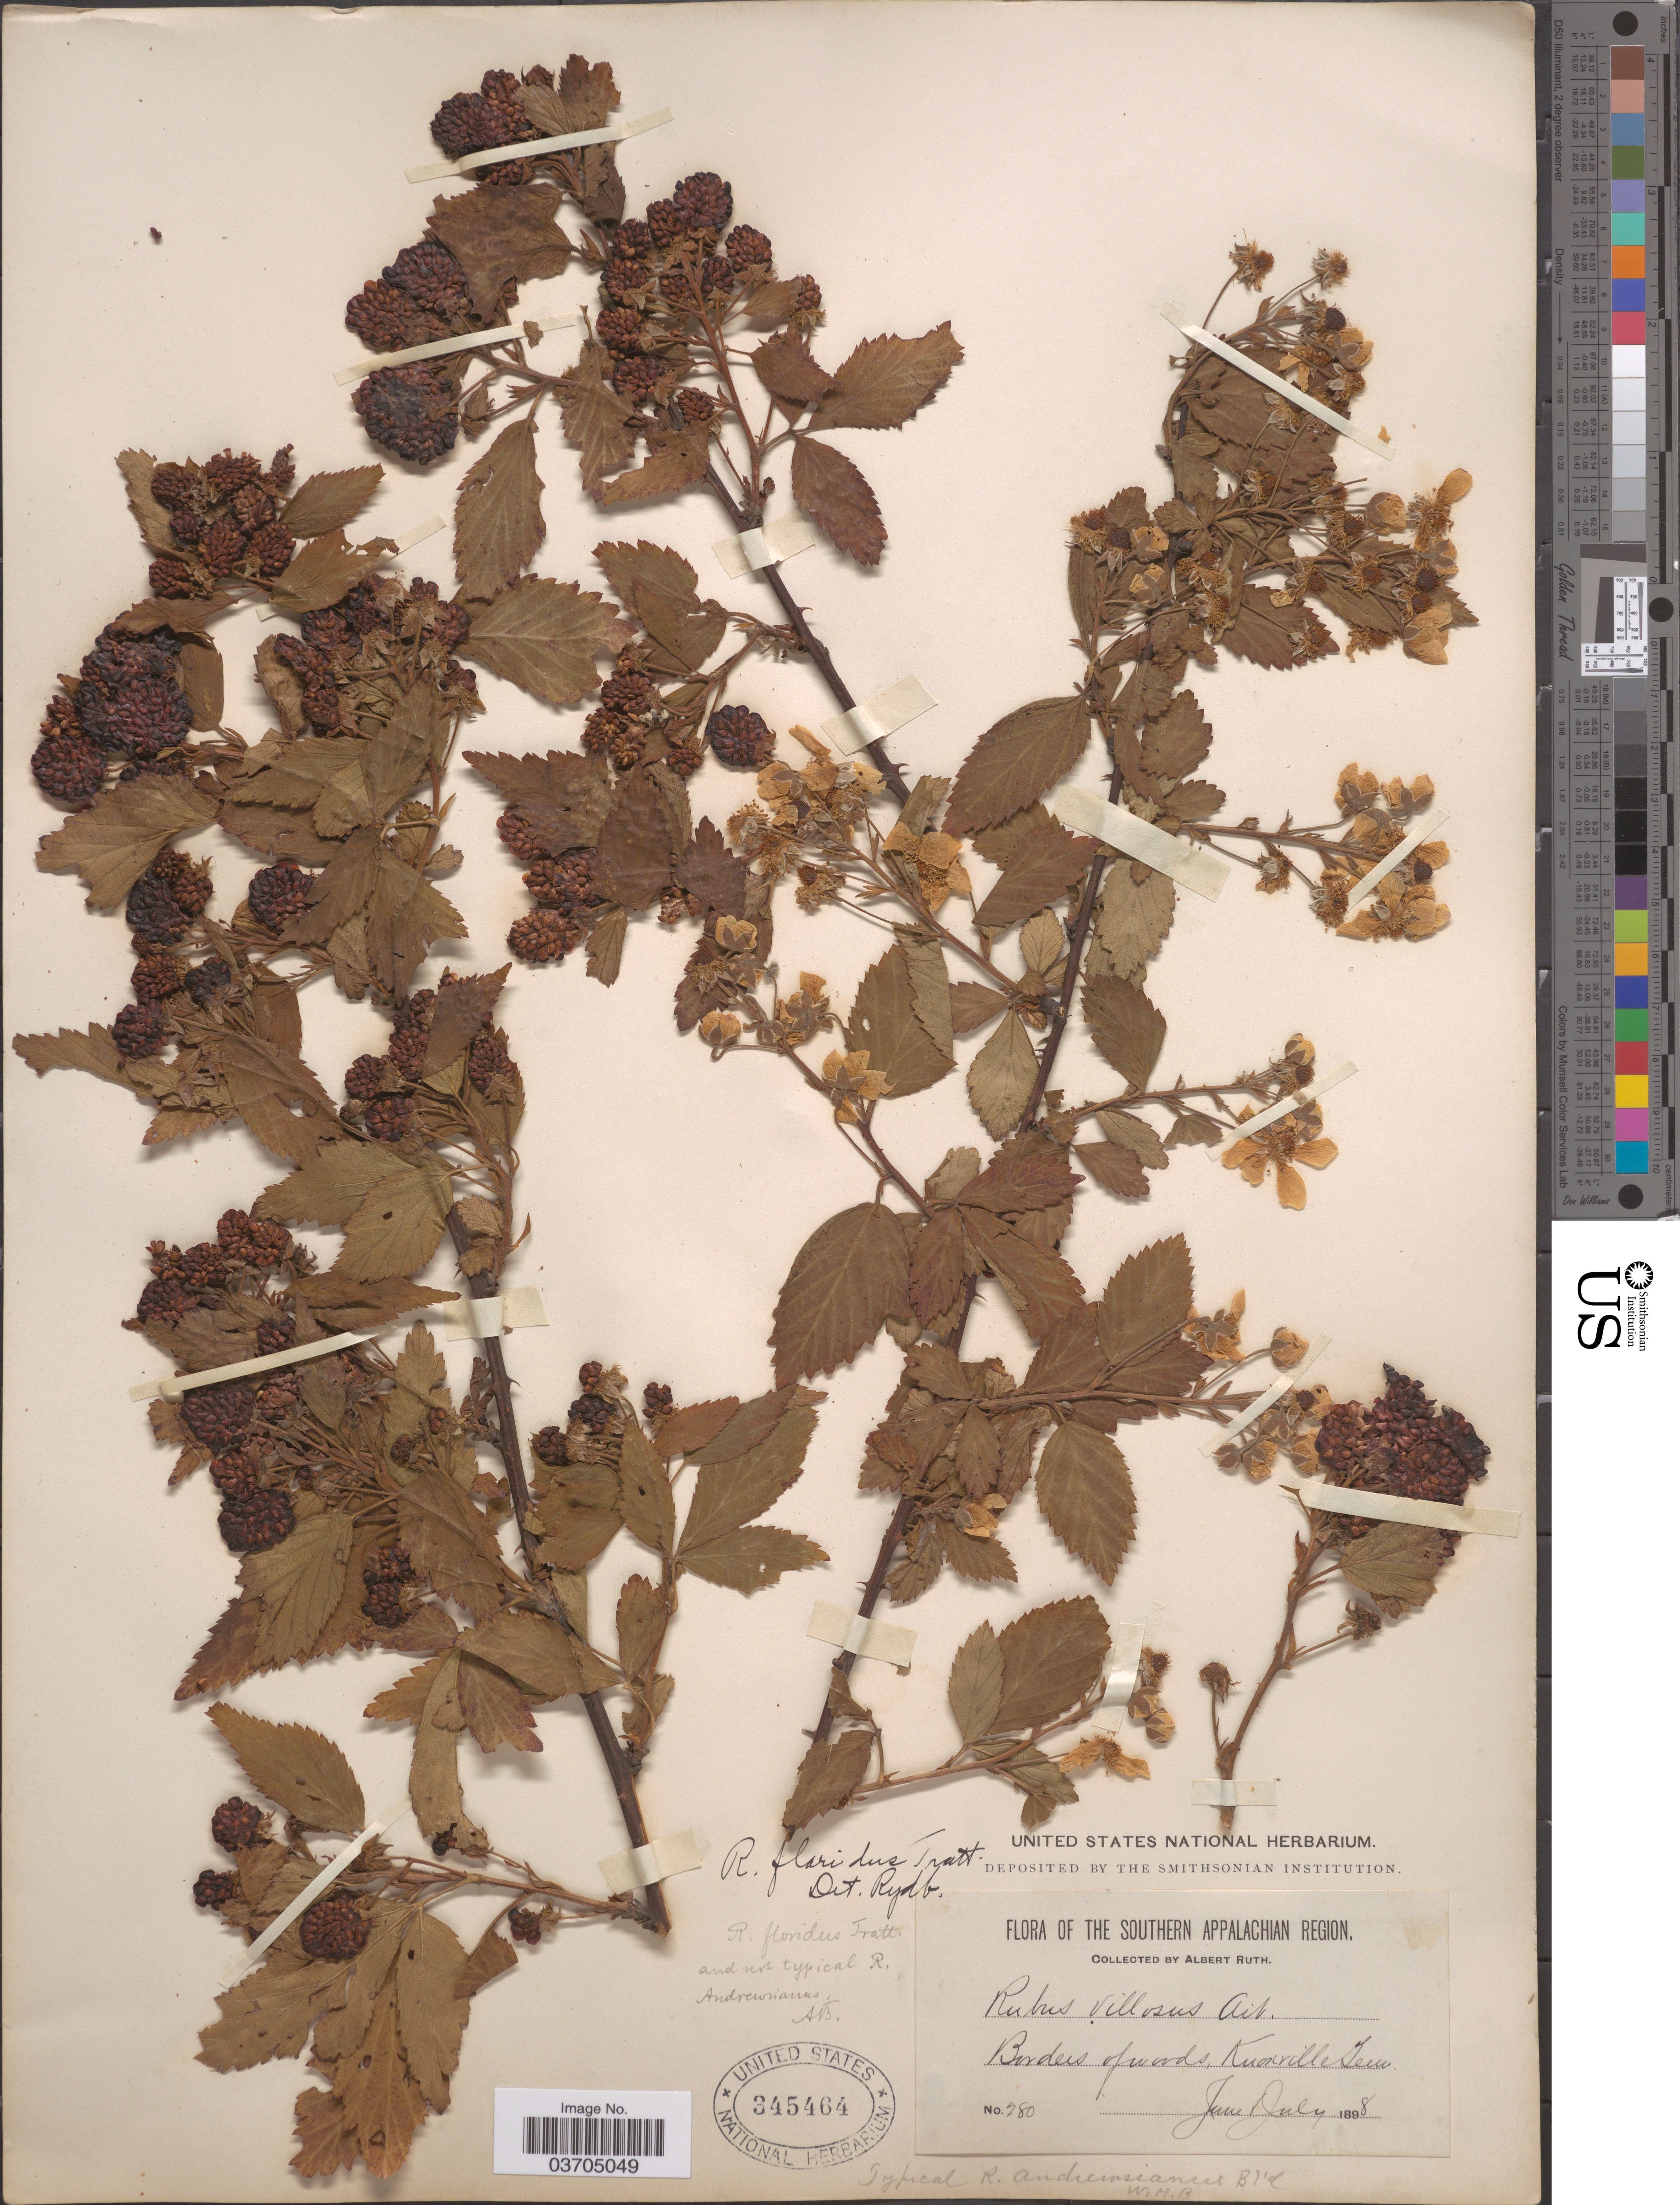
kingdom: Plantae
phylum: Tracheophyta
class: Magnoliopsida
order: Rosales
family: Rosaceae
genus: Rubus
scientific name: Rubus floridus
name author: Tratt.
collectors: A. Ruth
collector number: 280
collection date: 1898-06/1898-07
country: United States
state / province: Tennessee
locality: Southern Appalachian Region. Borders of woods, Knoxville.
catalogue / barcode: US 345464